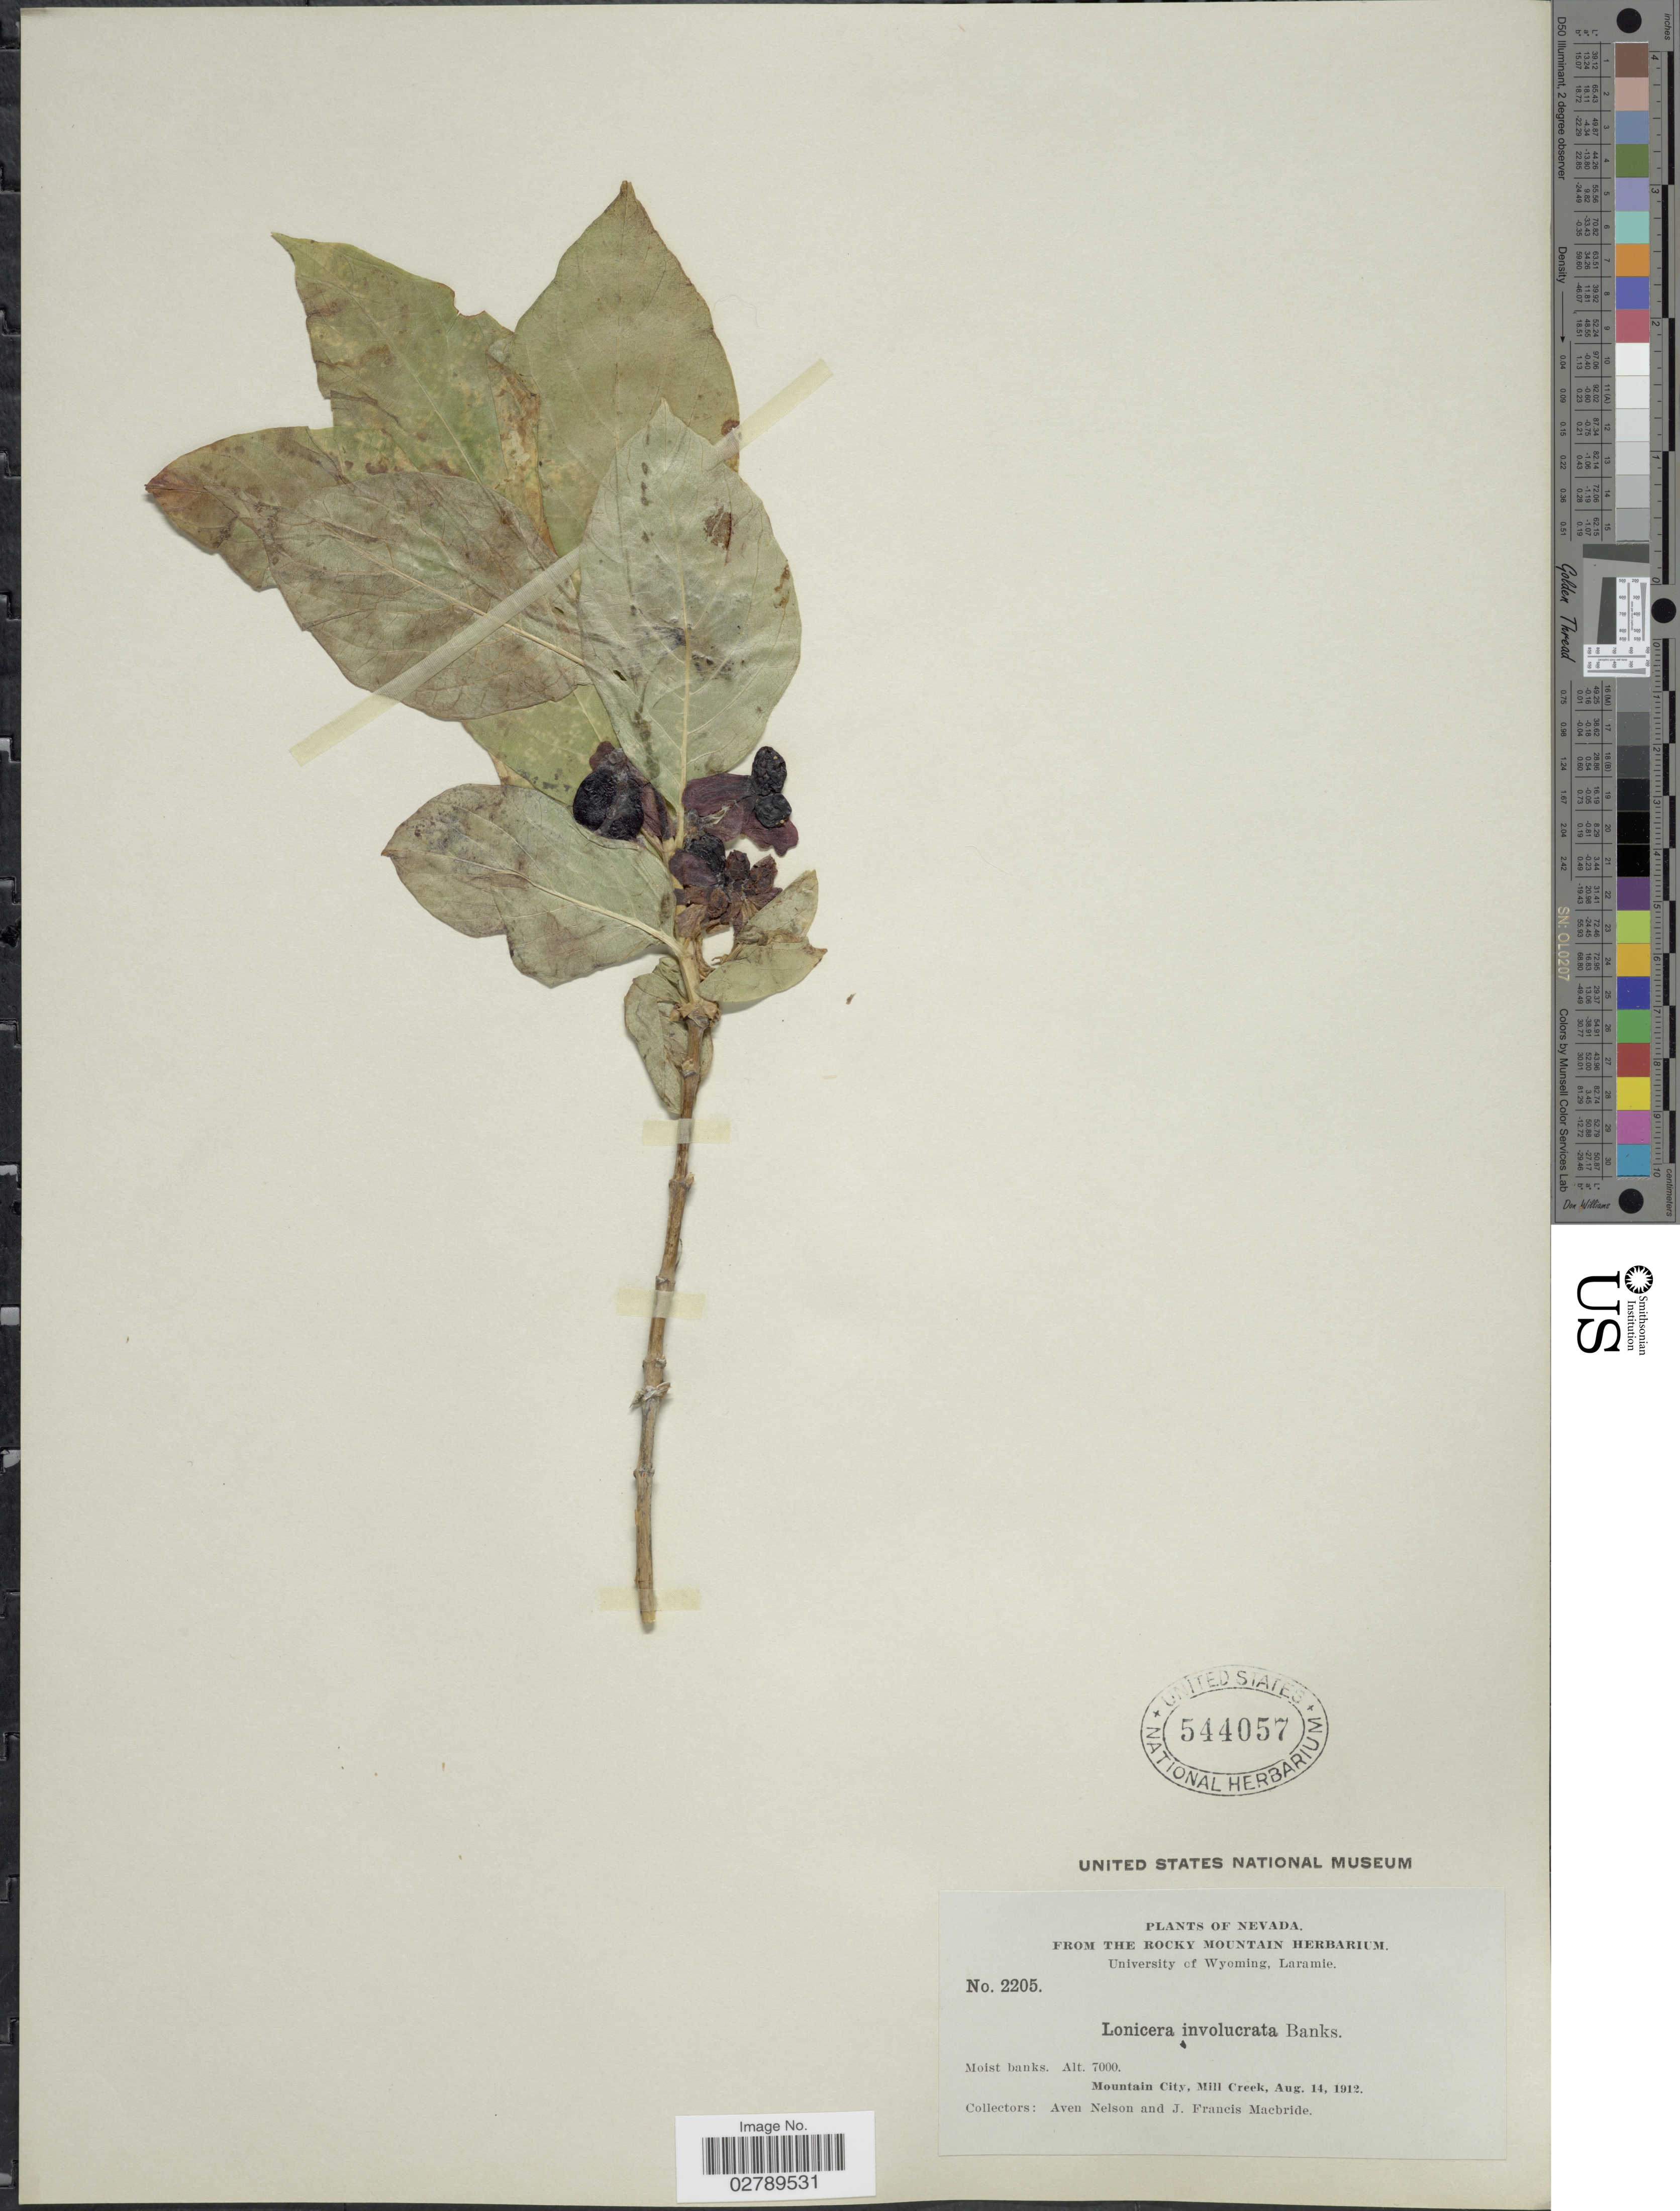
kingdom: Plantae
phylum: Tracheophyta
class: Magnoliopsida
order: Dipsacales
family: Caprifoliaceae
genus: Lonicera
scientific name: Lonicera involucrata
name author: (Richardson) Banks ex Spreng.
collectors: A. Nelson & J. F. Macbride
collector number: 2205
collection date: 1912-08-14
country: United States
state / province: Nevada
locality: Mountain City, Mill Creek.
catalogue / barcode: US 544057